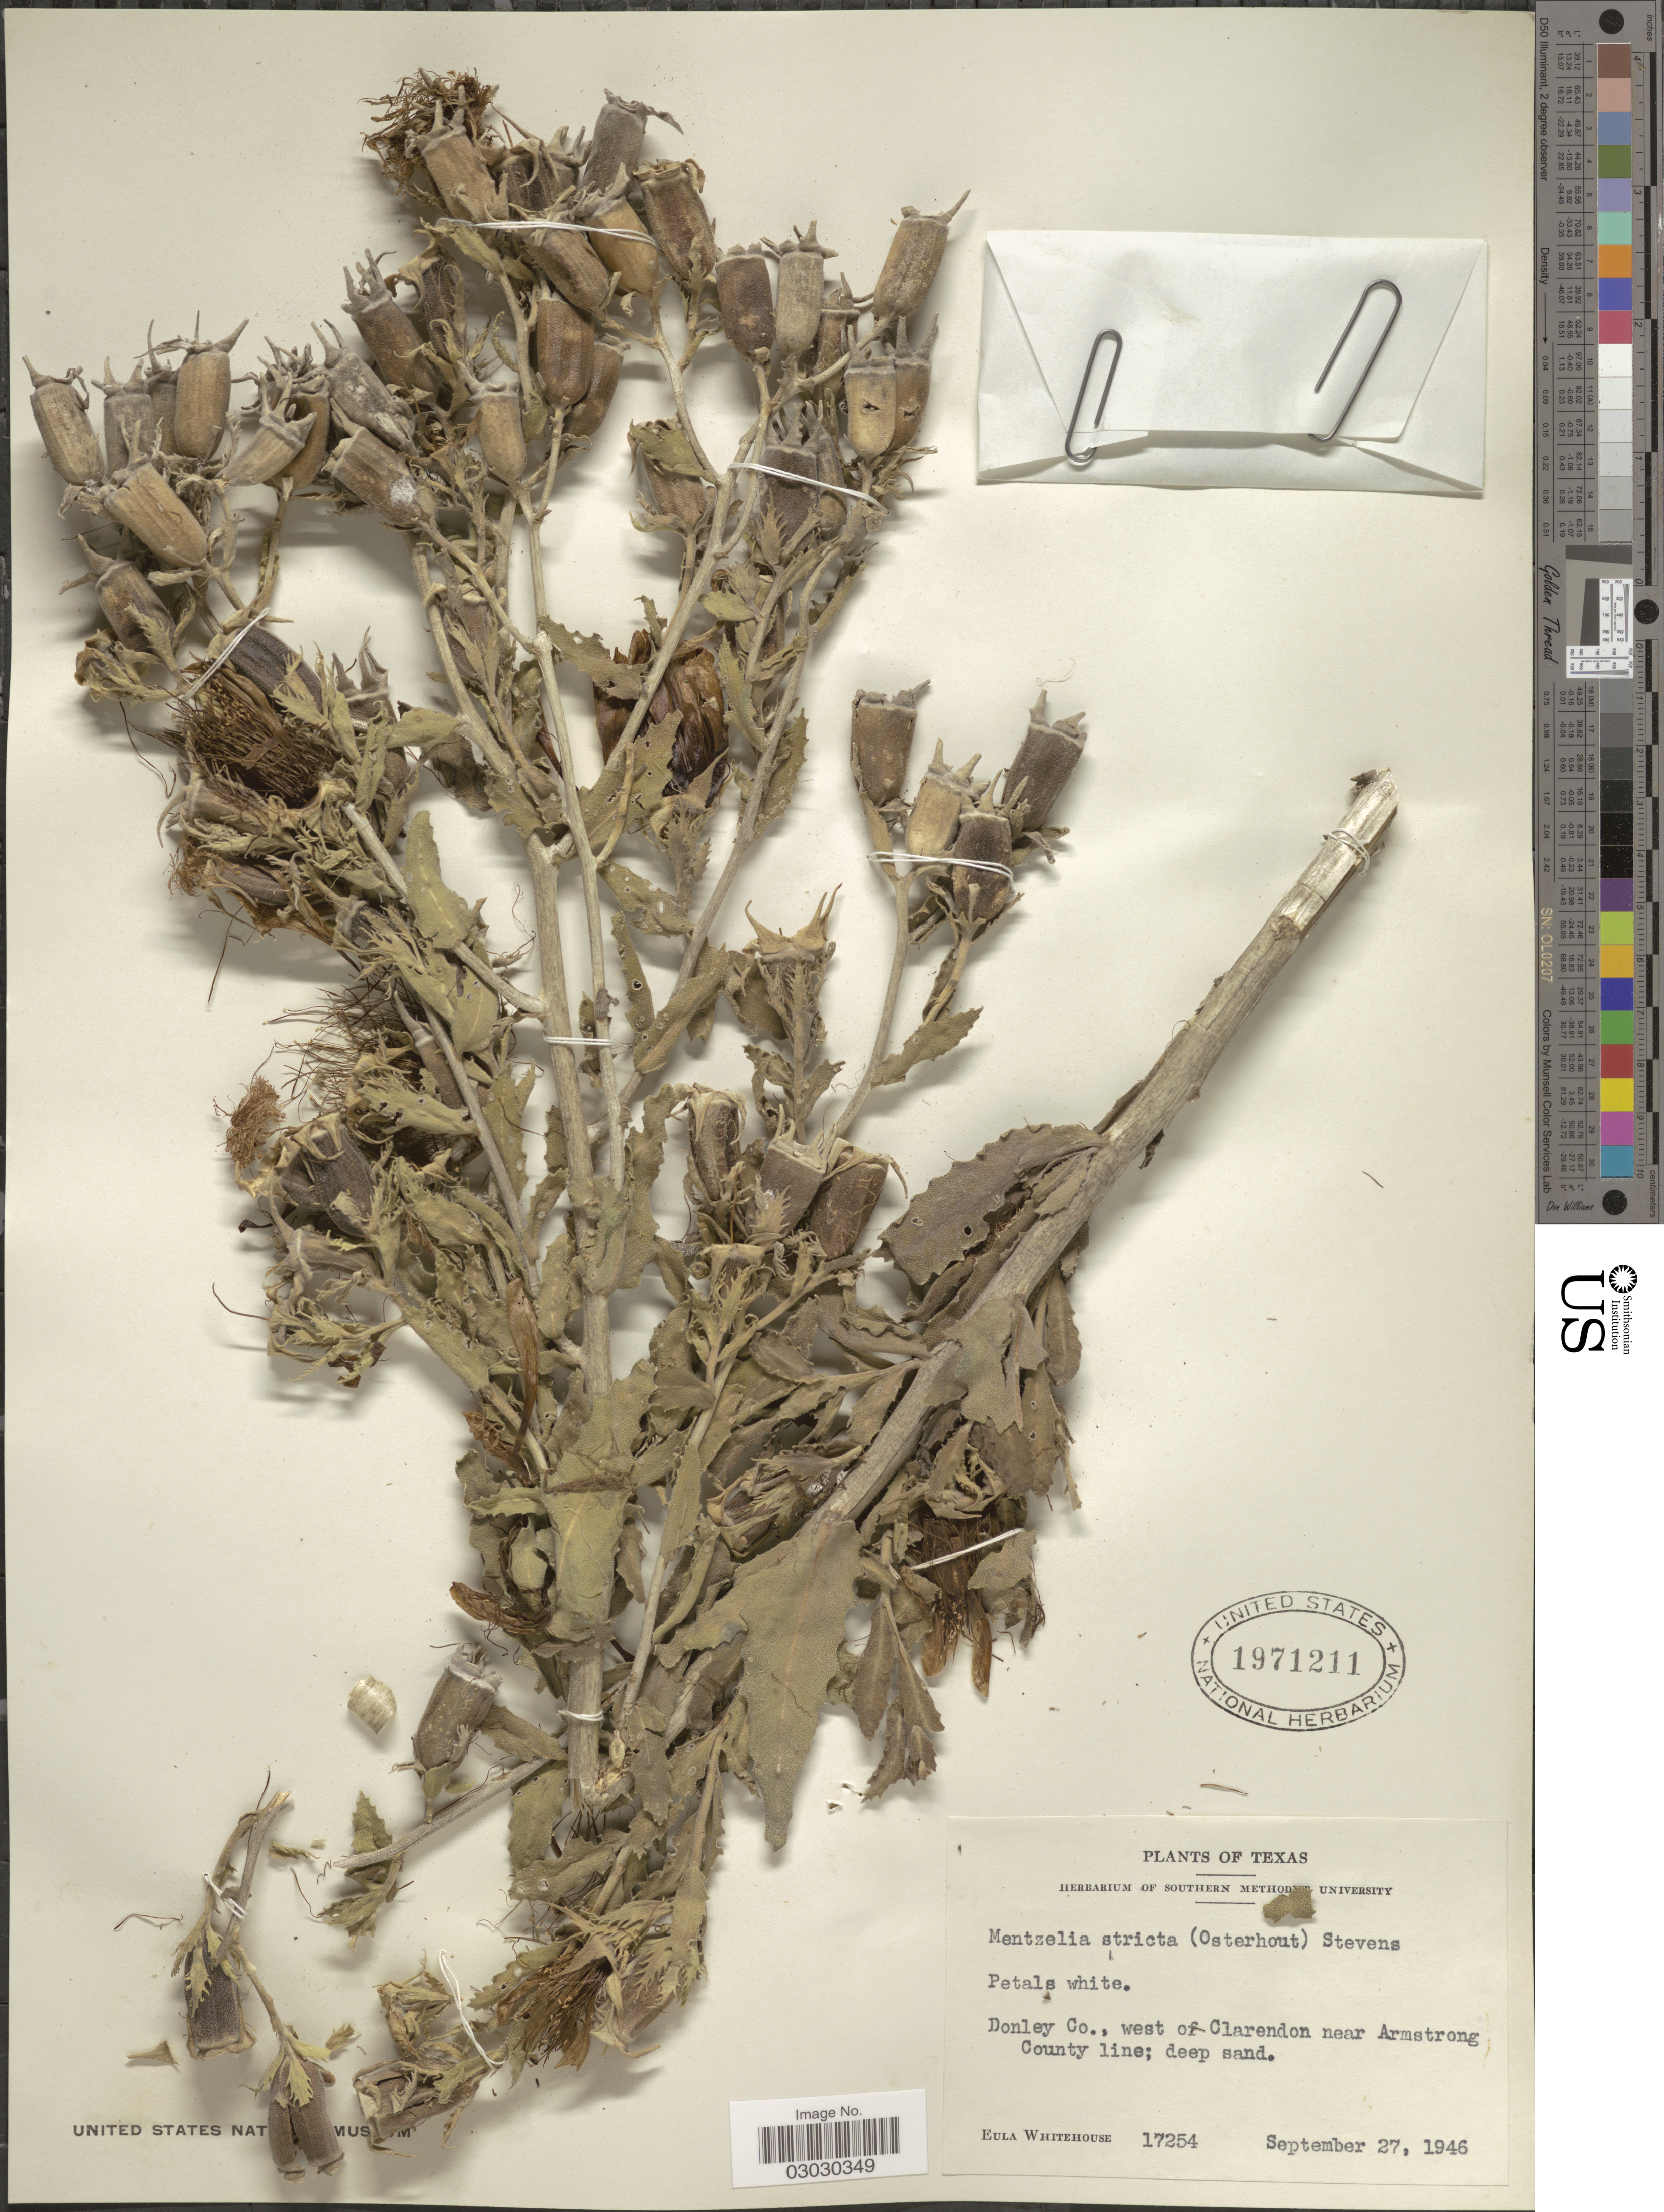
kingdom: Plantae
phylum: Tracheophyta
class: Magnoliopsida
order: Cornales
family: Loasaceae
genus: Mentzelia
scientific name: Mentzelia stricta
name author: (Osterh.) Stevens ex Jeffs & Little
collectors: E. Whitehouse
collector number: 17254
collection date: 1946-09-27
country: United States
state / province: Texas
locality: Donley Co., west of Clarendon near Armstrong County line; deep sand.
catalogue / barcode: US 1971211